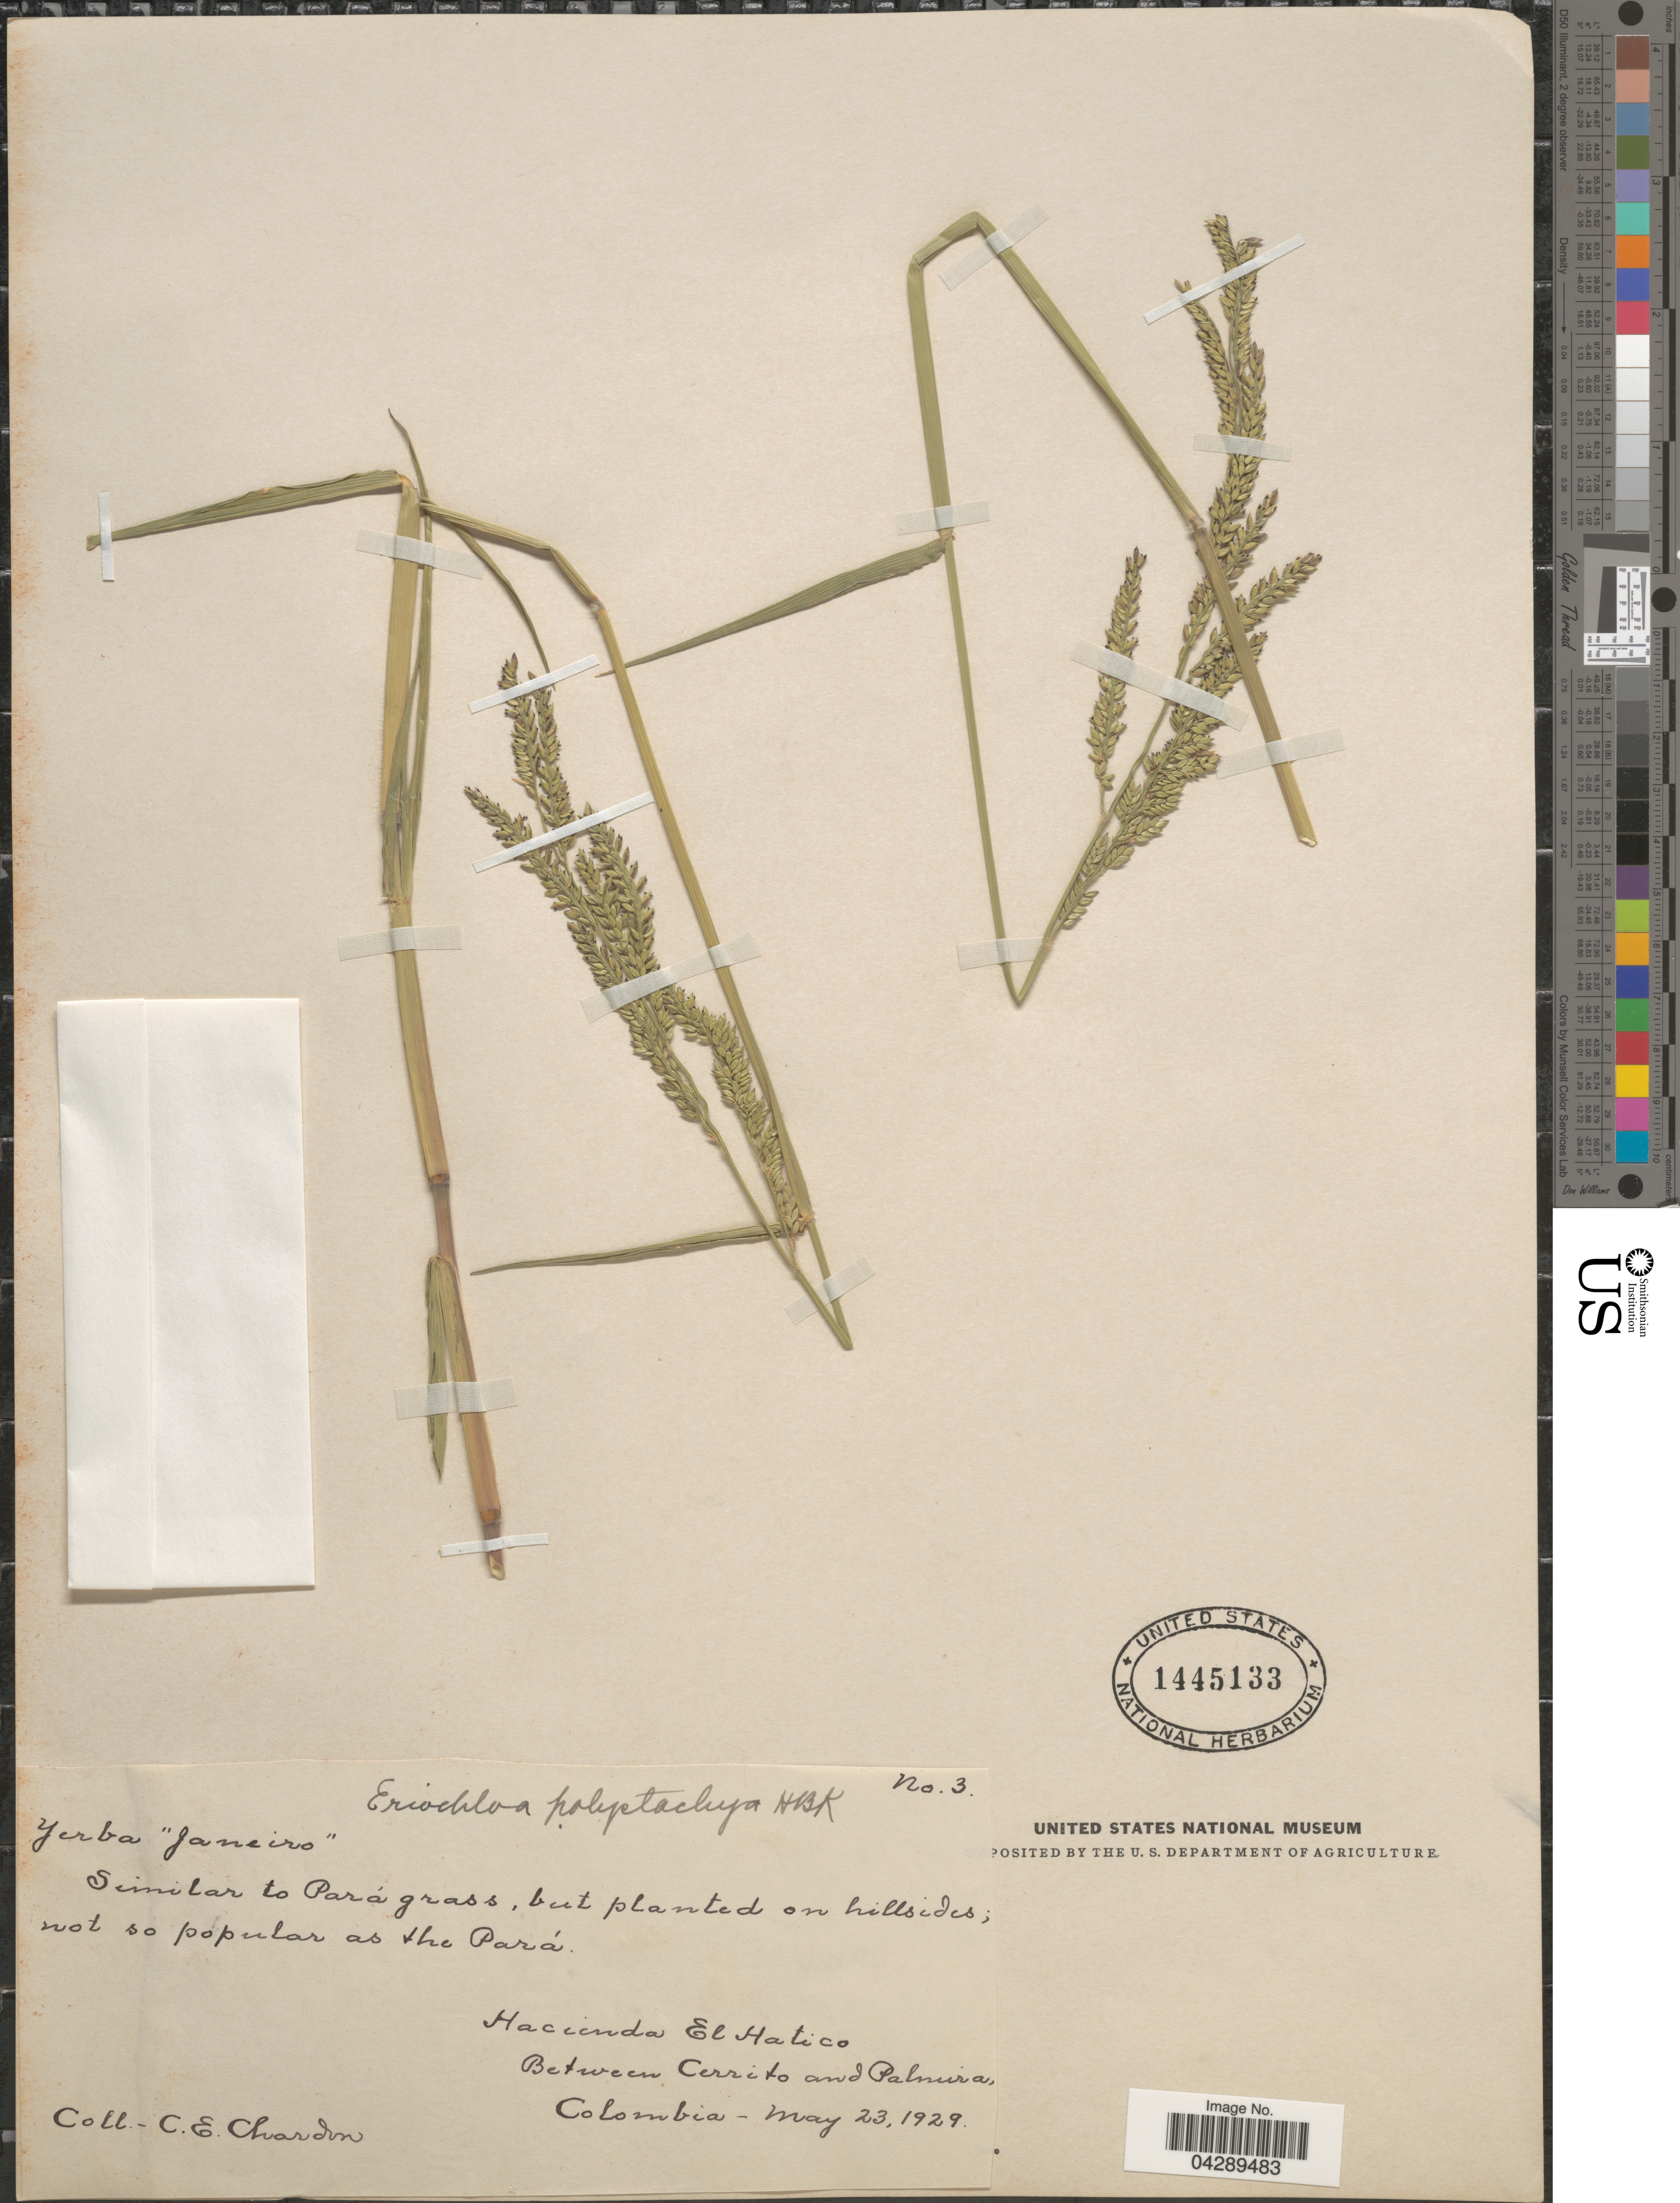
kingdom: Plantae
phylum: Tracheophyta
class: Liliopsida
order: Poales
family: Poaceae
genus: Eriochloa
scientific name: Eriochloa polystachya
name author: Kunth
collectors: C. E. Chardón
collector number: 3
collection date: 1929-05-23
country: Colombia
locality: Hacienda El Hatico. Between Cerrito and Palmeira.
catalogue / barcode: US 1445133